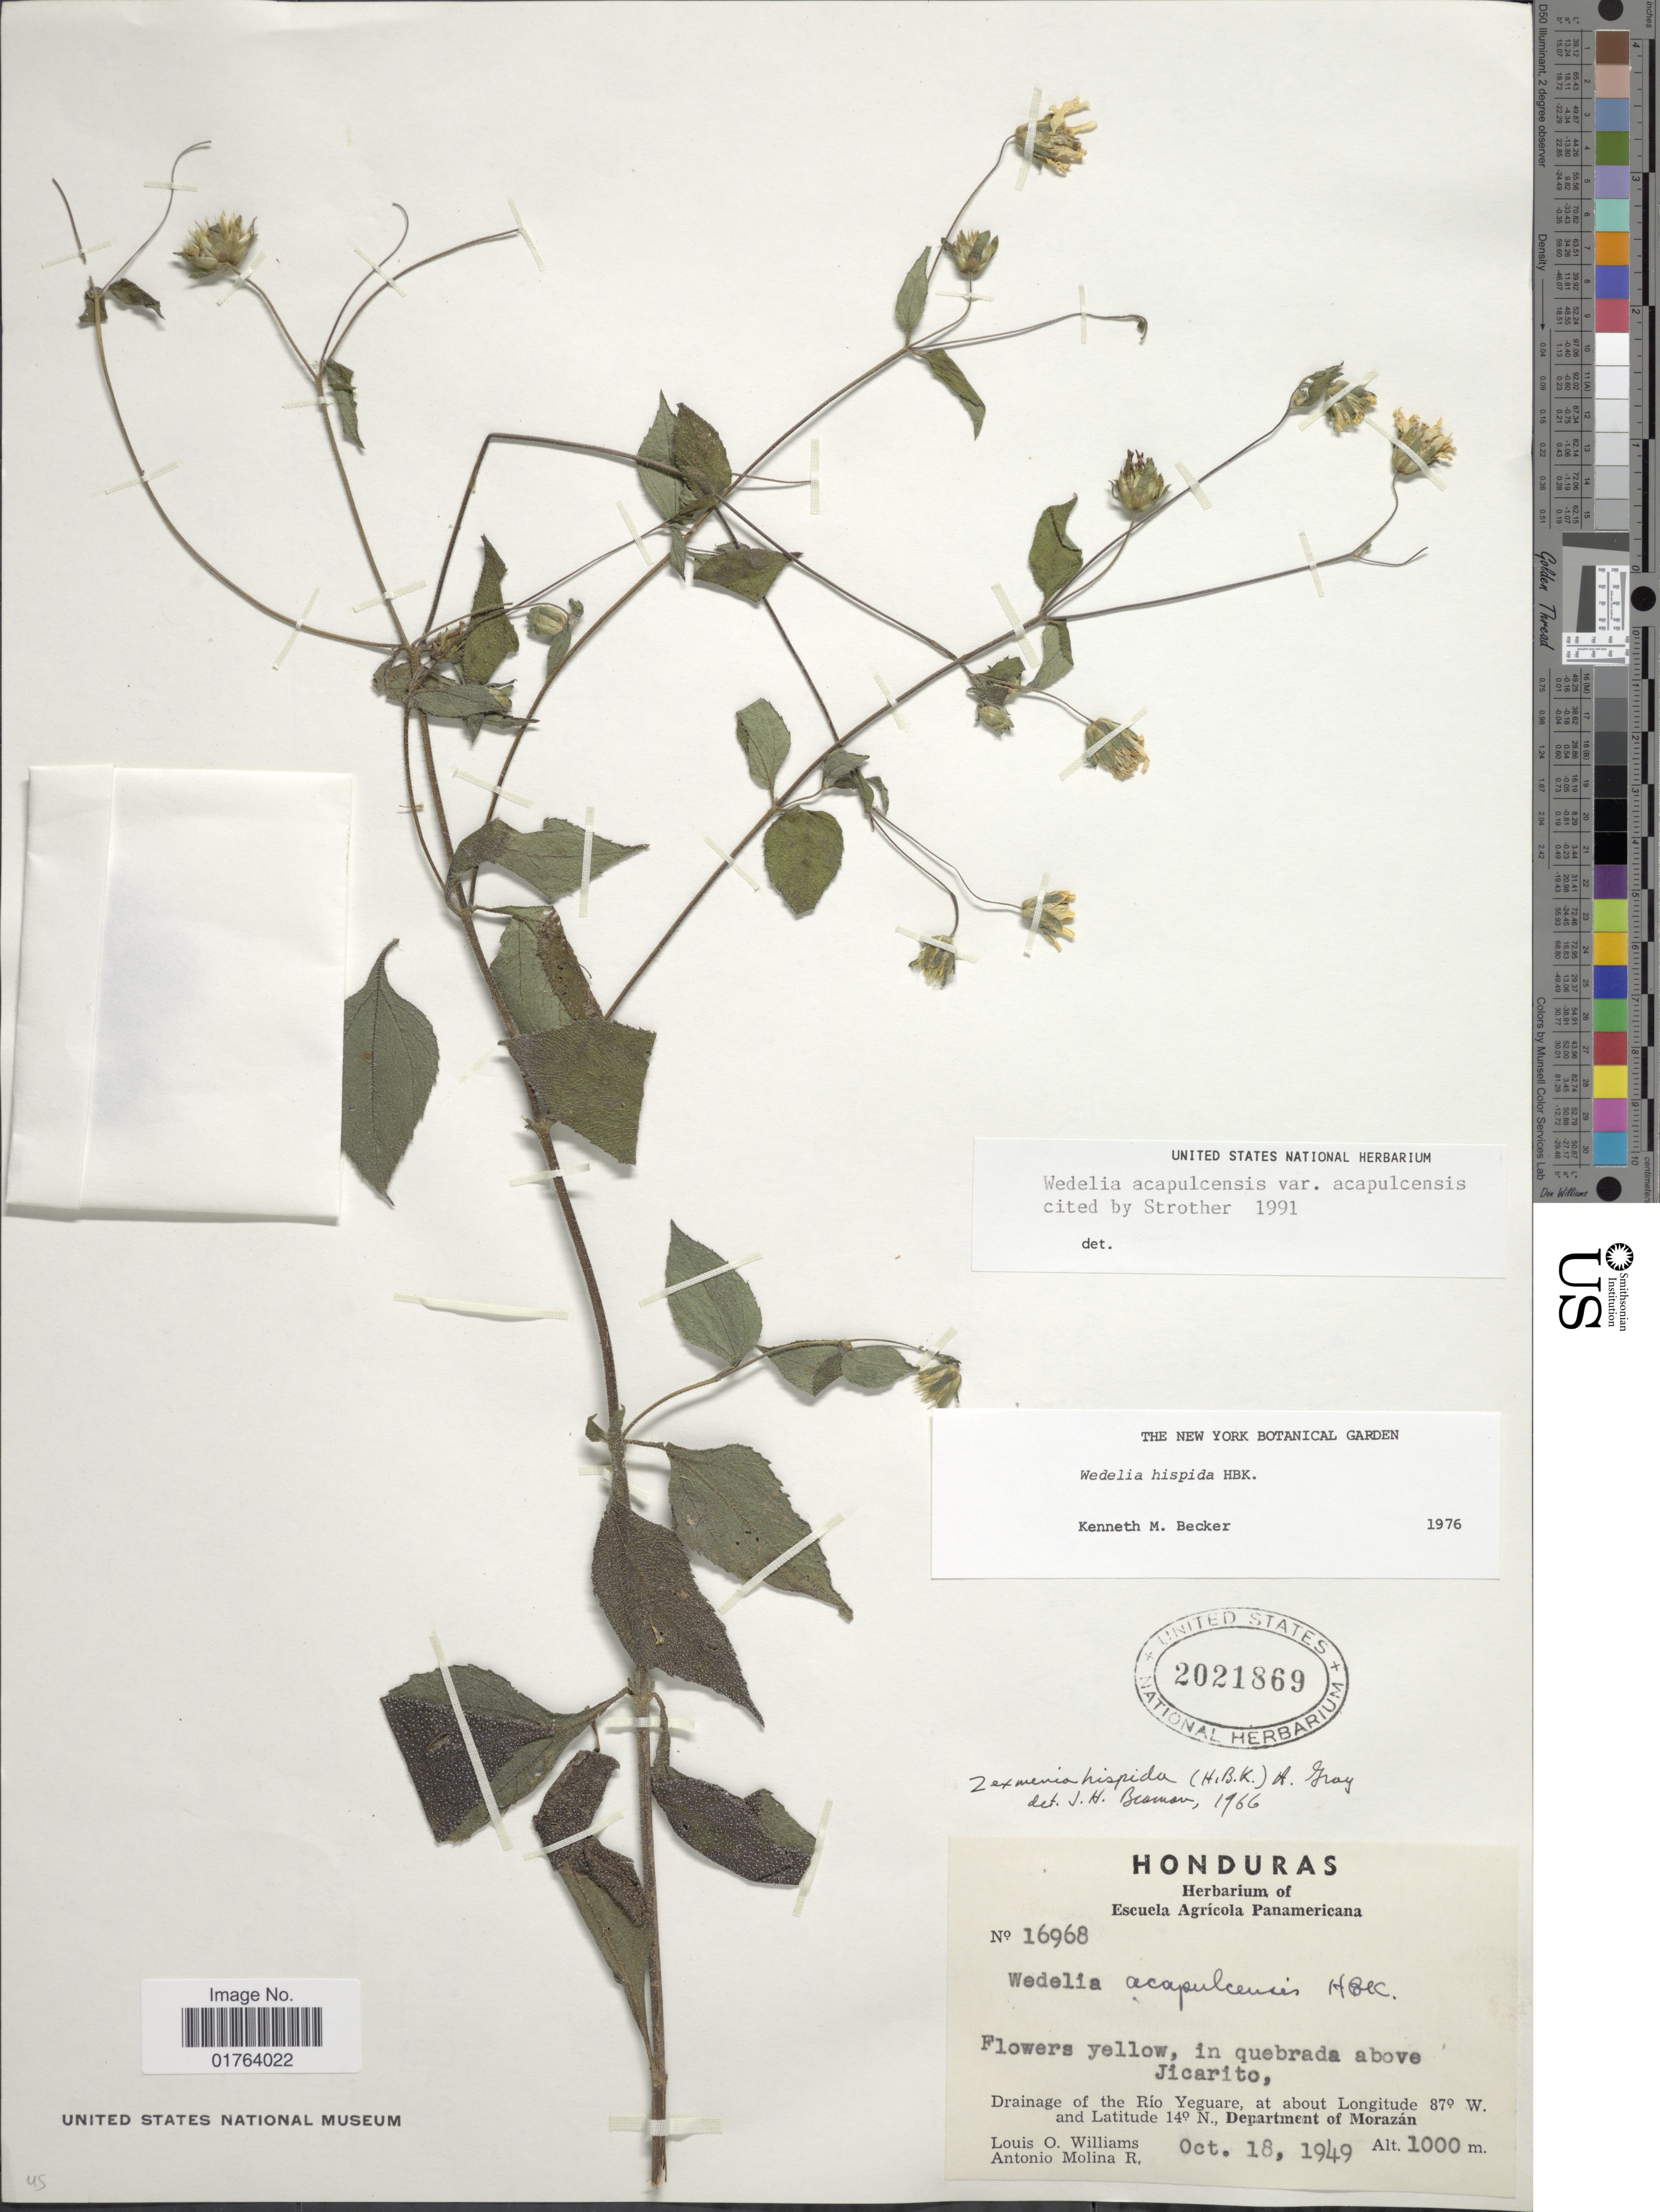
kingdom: Plantae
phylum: Tracheophyta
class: Magnoliopsida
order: Asterales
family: Asteraceae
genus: Wedelia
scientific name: Wedelia acapulcensis var. acapulcensis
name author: Kunth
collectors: L. O. Williams & A. Molina R.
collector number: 16968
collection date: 1949-10-18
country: Honduras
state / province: Fco. Morazán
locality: Drainage of the Rio Yeguare,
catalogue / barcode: US 2021869